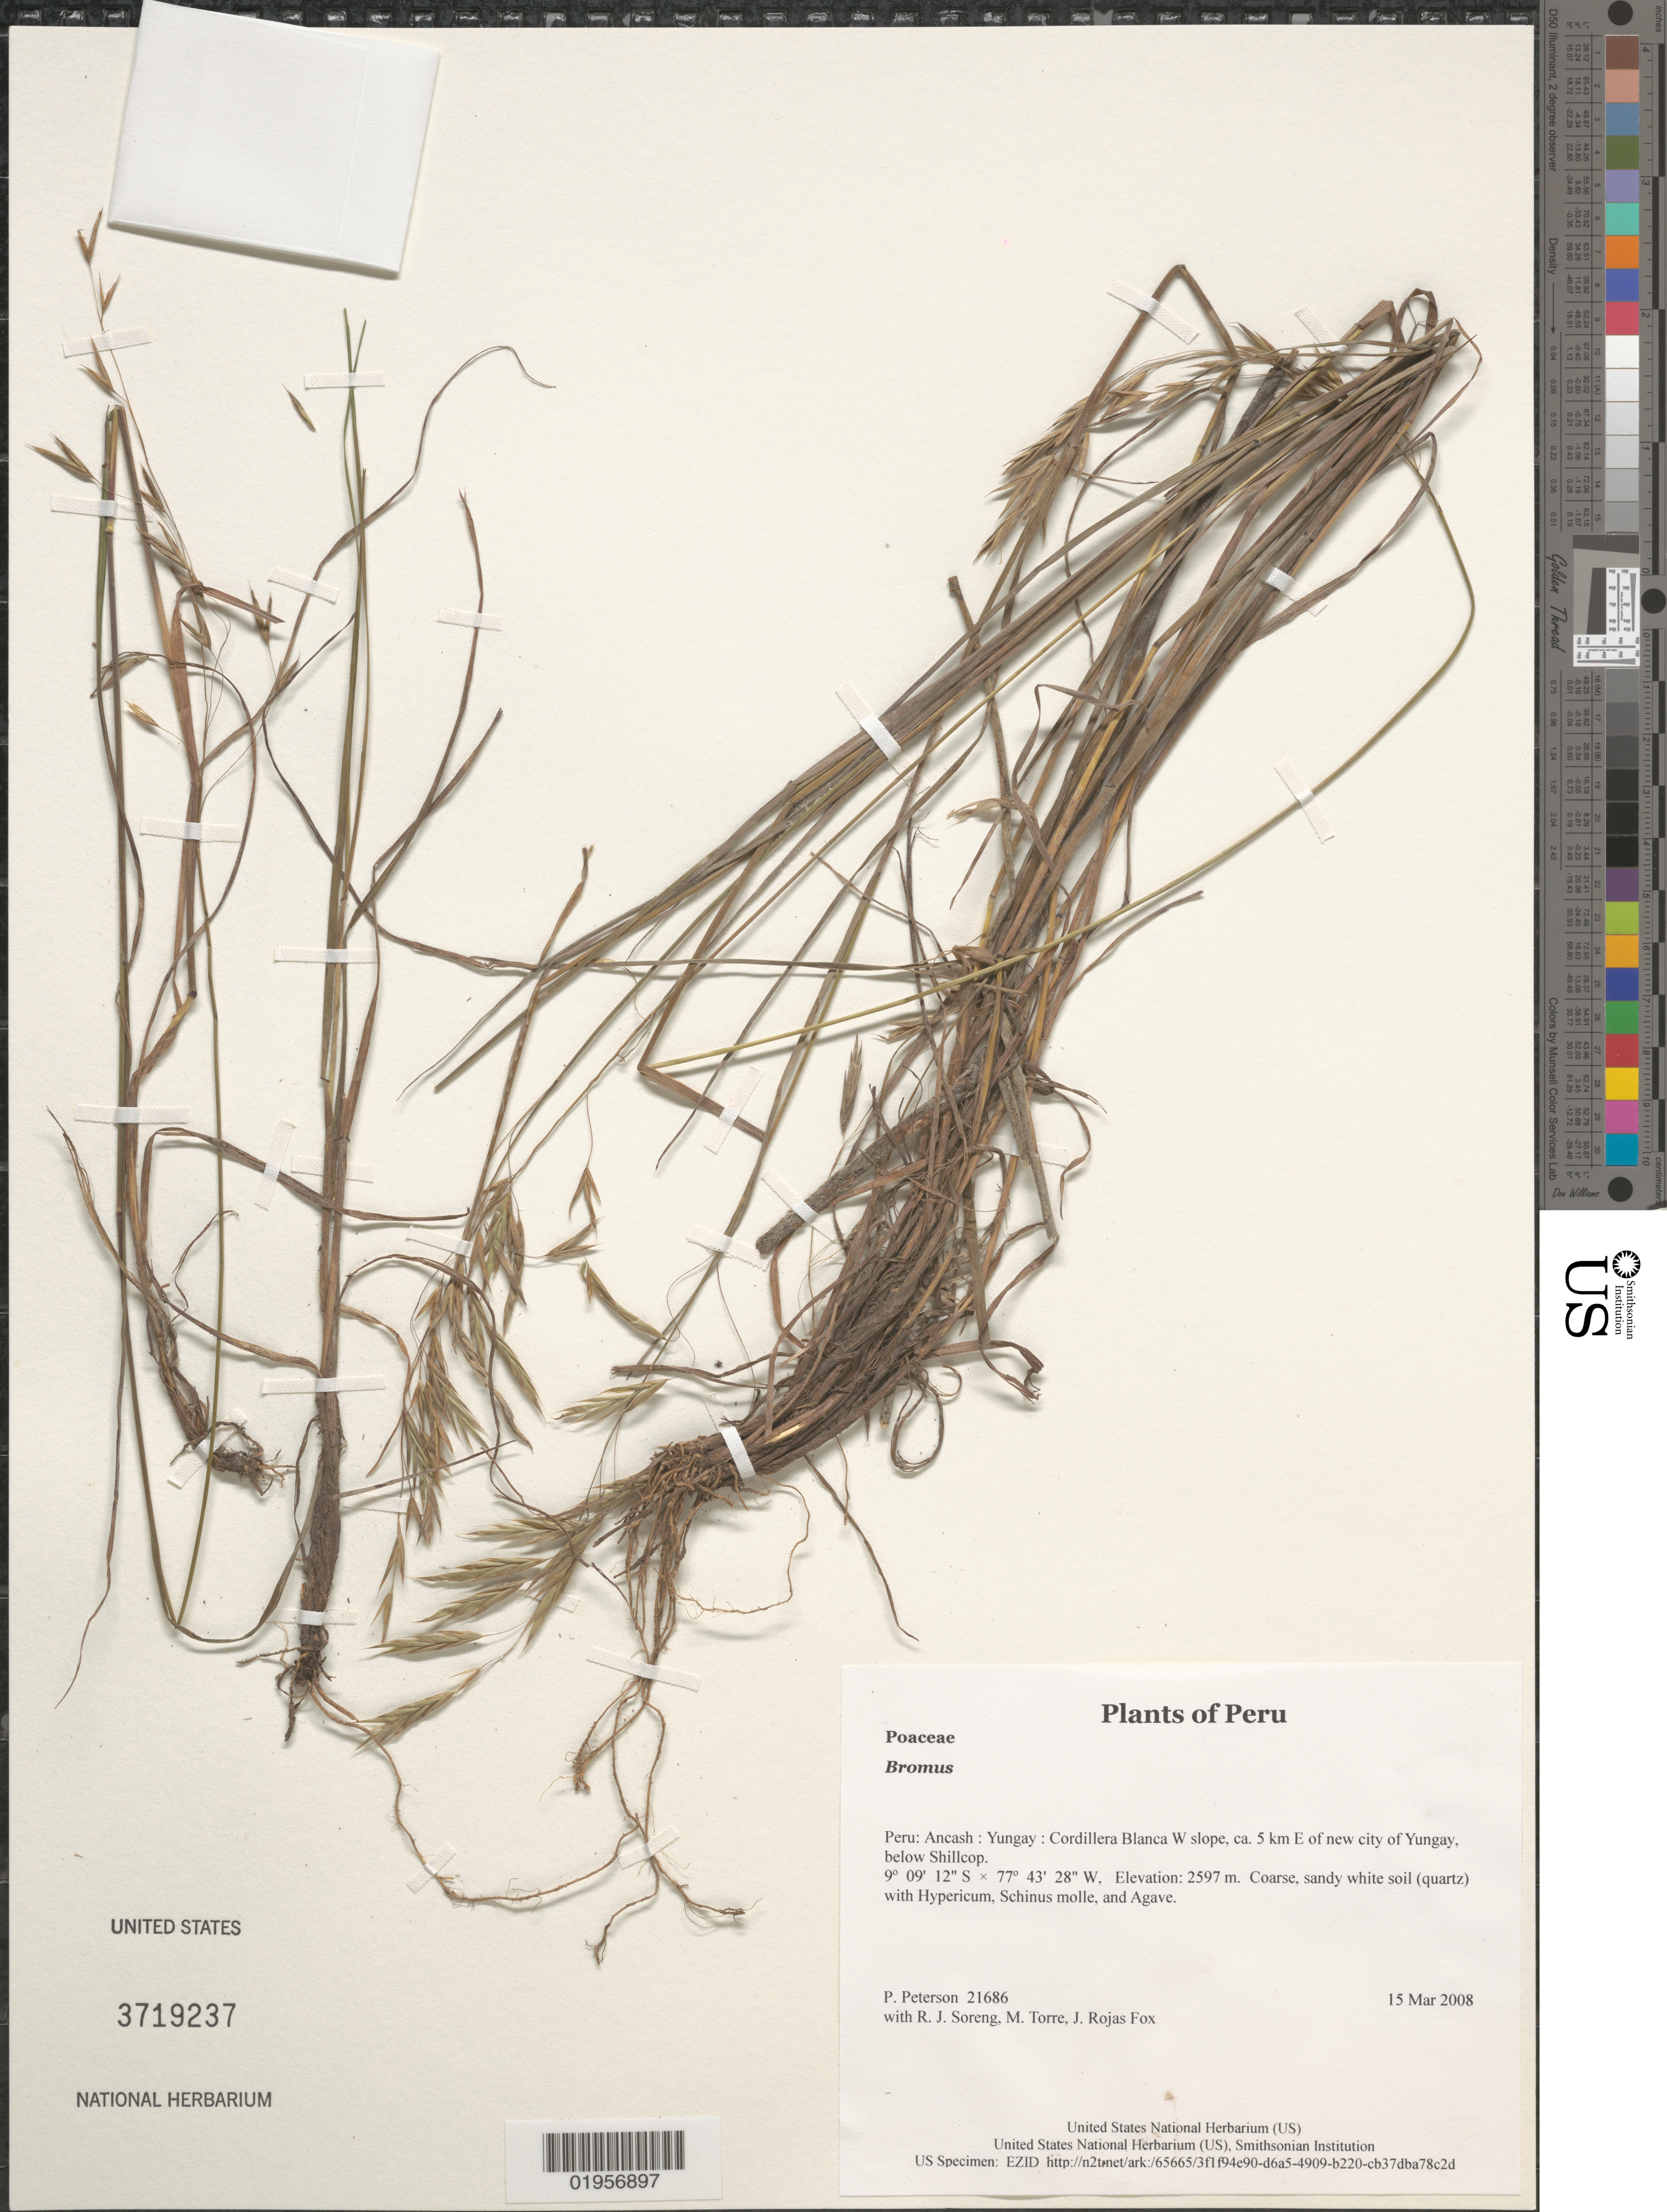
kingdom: Plantae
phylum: Tracheophyta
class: Liliopsida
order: Poales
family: Poaceae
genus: Bromus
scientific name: Bromus sp.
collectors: P. M. Peterson, R. J. Soreng, M. Torre & J. Rojas Fox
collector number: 21686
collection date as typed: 15 Mar 2008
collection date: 2008-03-15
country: Peru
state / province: Ancash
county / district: Yungay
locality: Cordillera Blanca W slope, ca. 5 km E of new city of Yungay, below Shillcop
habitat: Coarse, sandy white soil (quartz) with Hypericum, Schinus molle, and Agave.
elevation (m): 2597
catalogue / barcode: US 3719237